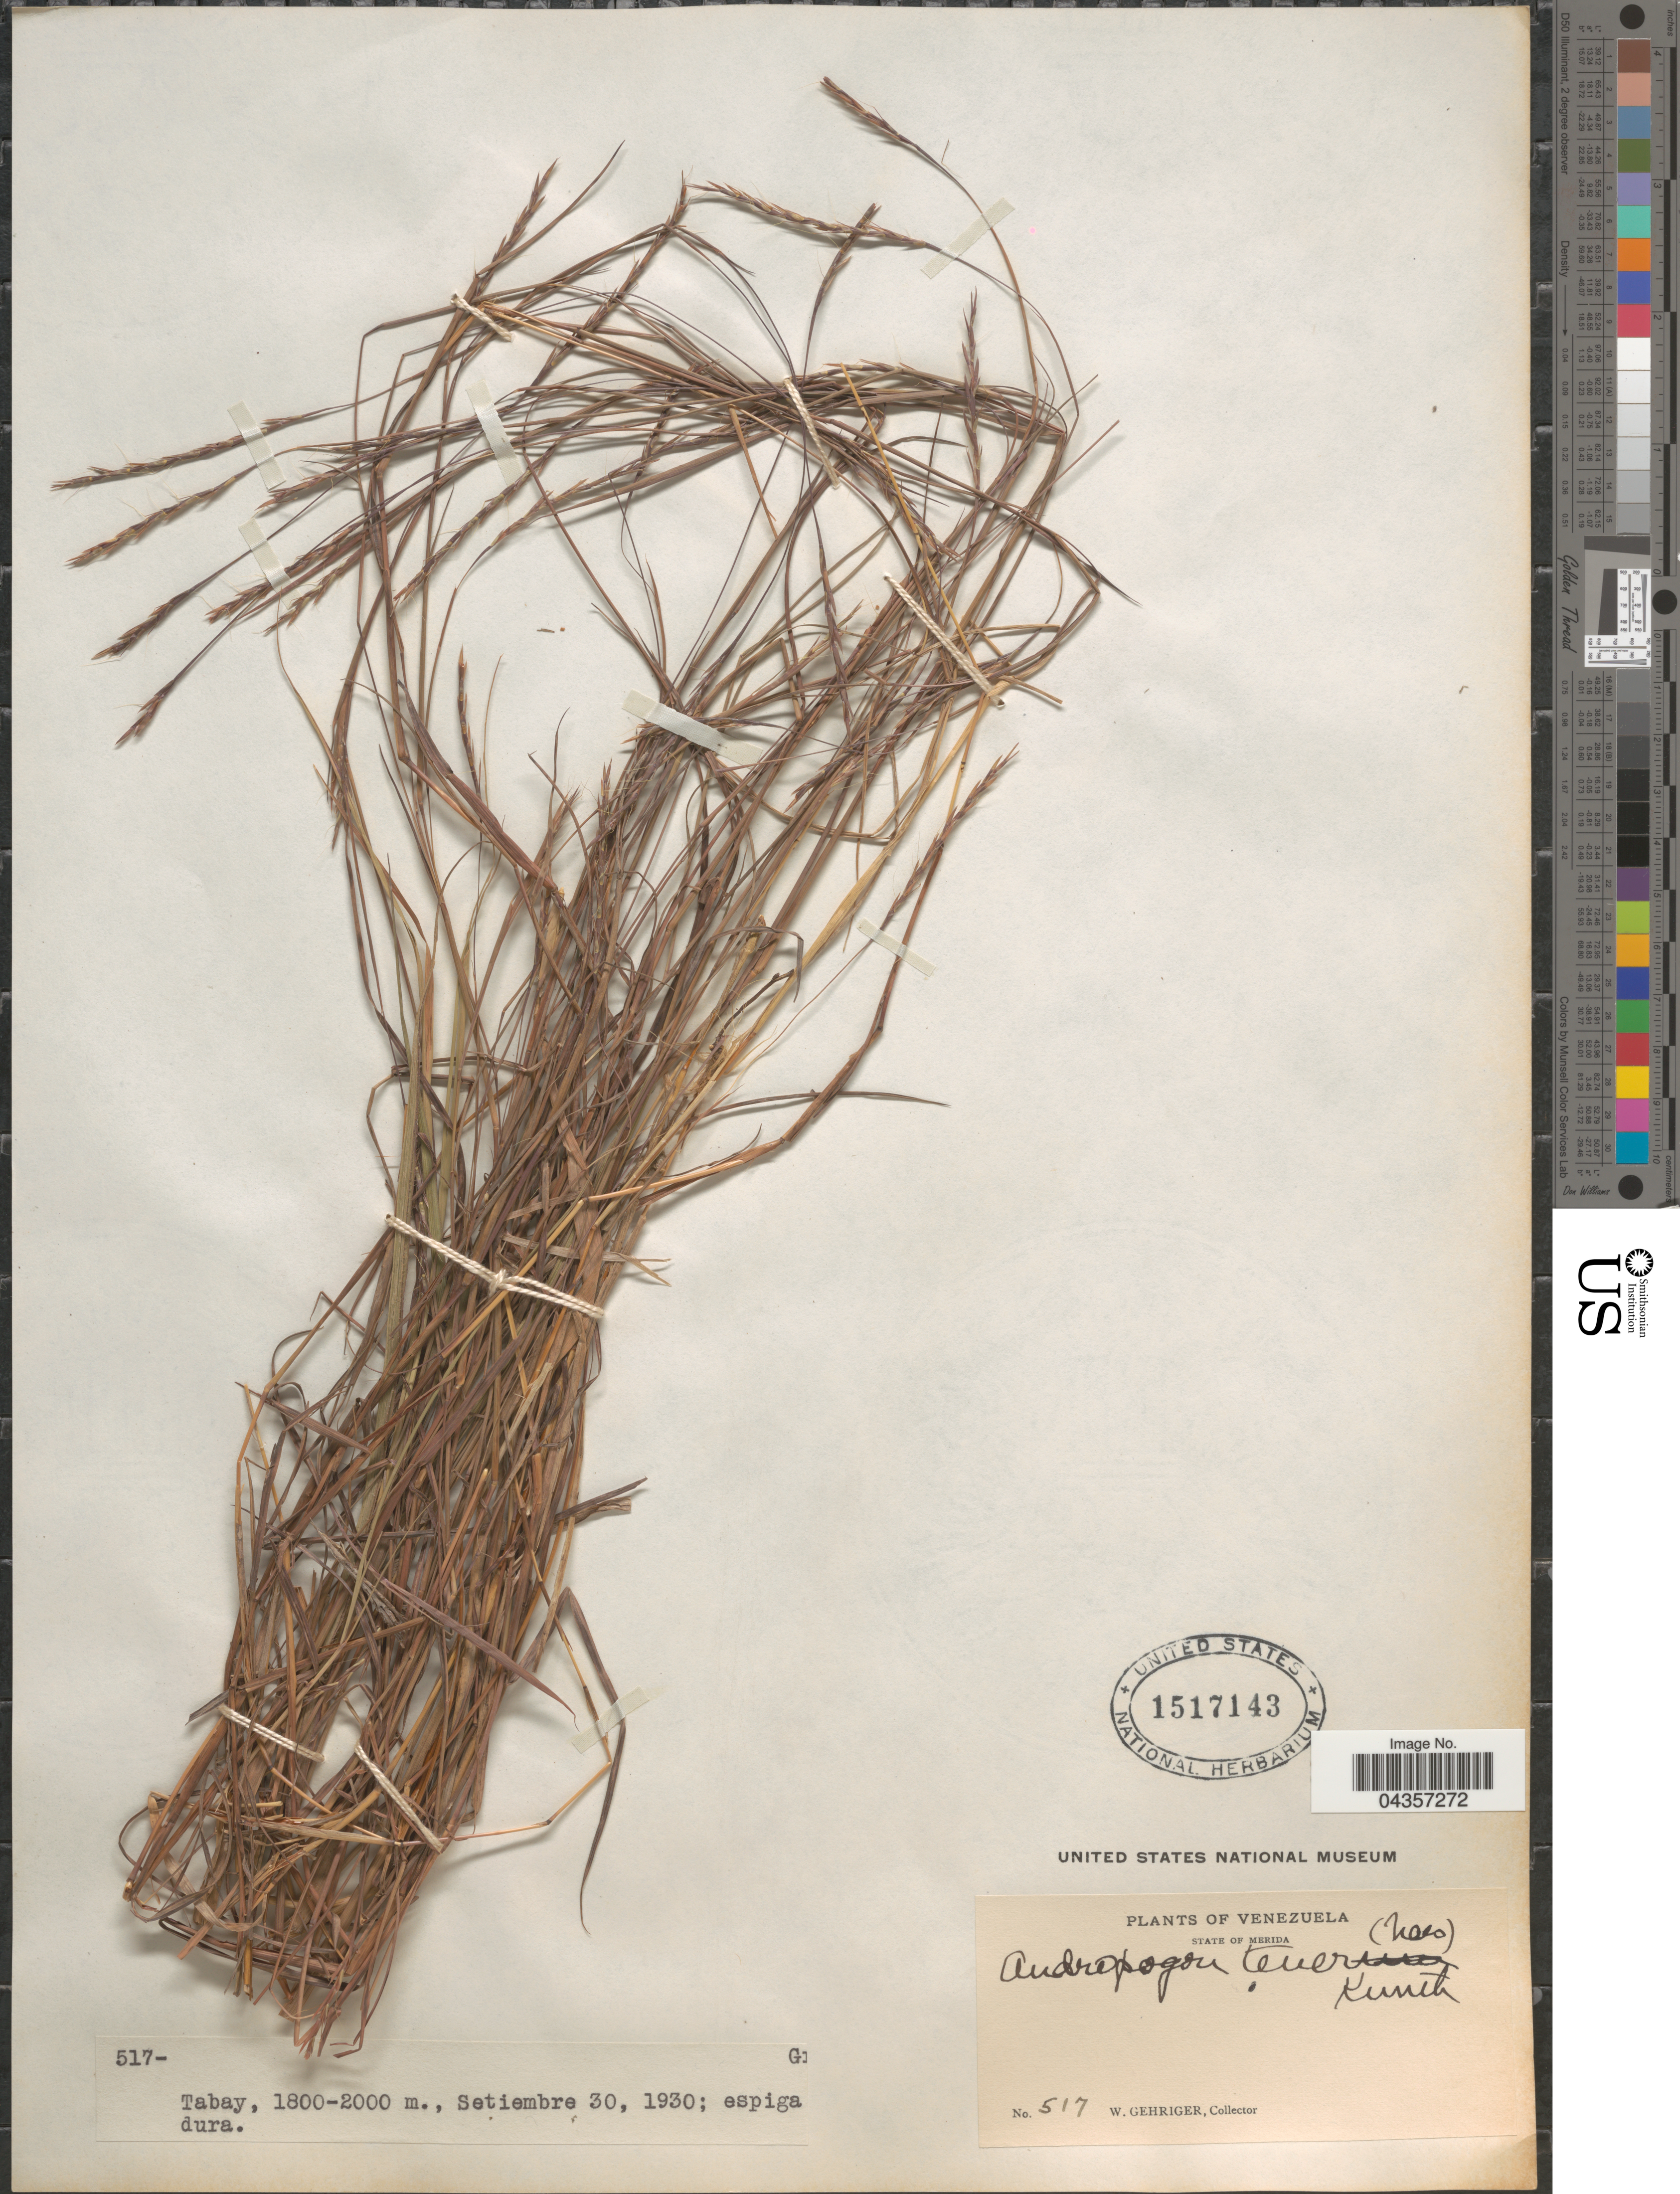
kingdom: Plantae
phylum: Tracheophyta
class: Liliopsida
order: Poales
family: Poaceae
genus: Schizachyrium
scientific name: Schizachyrium tenerum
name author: Nees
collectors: W. Gehriger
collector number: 517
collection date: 1930-09-30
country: Venezuela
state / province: Merida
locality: Tabay.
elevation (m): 1800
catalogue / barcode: US 1517143